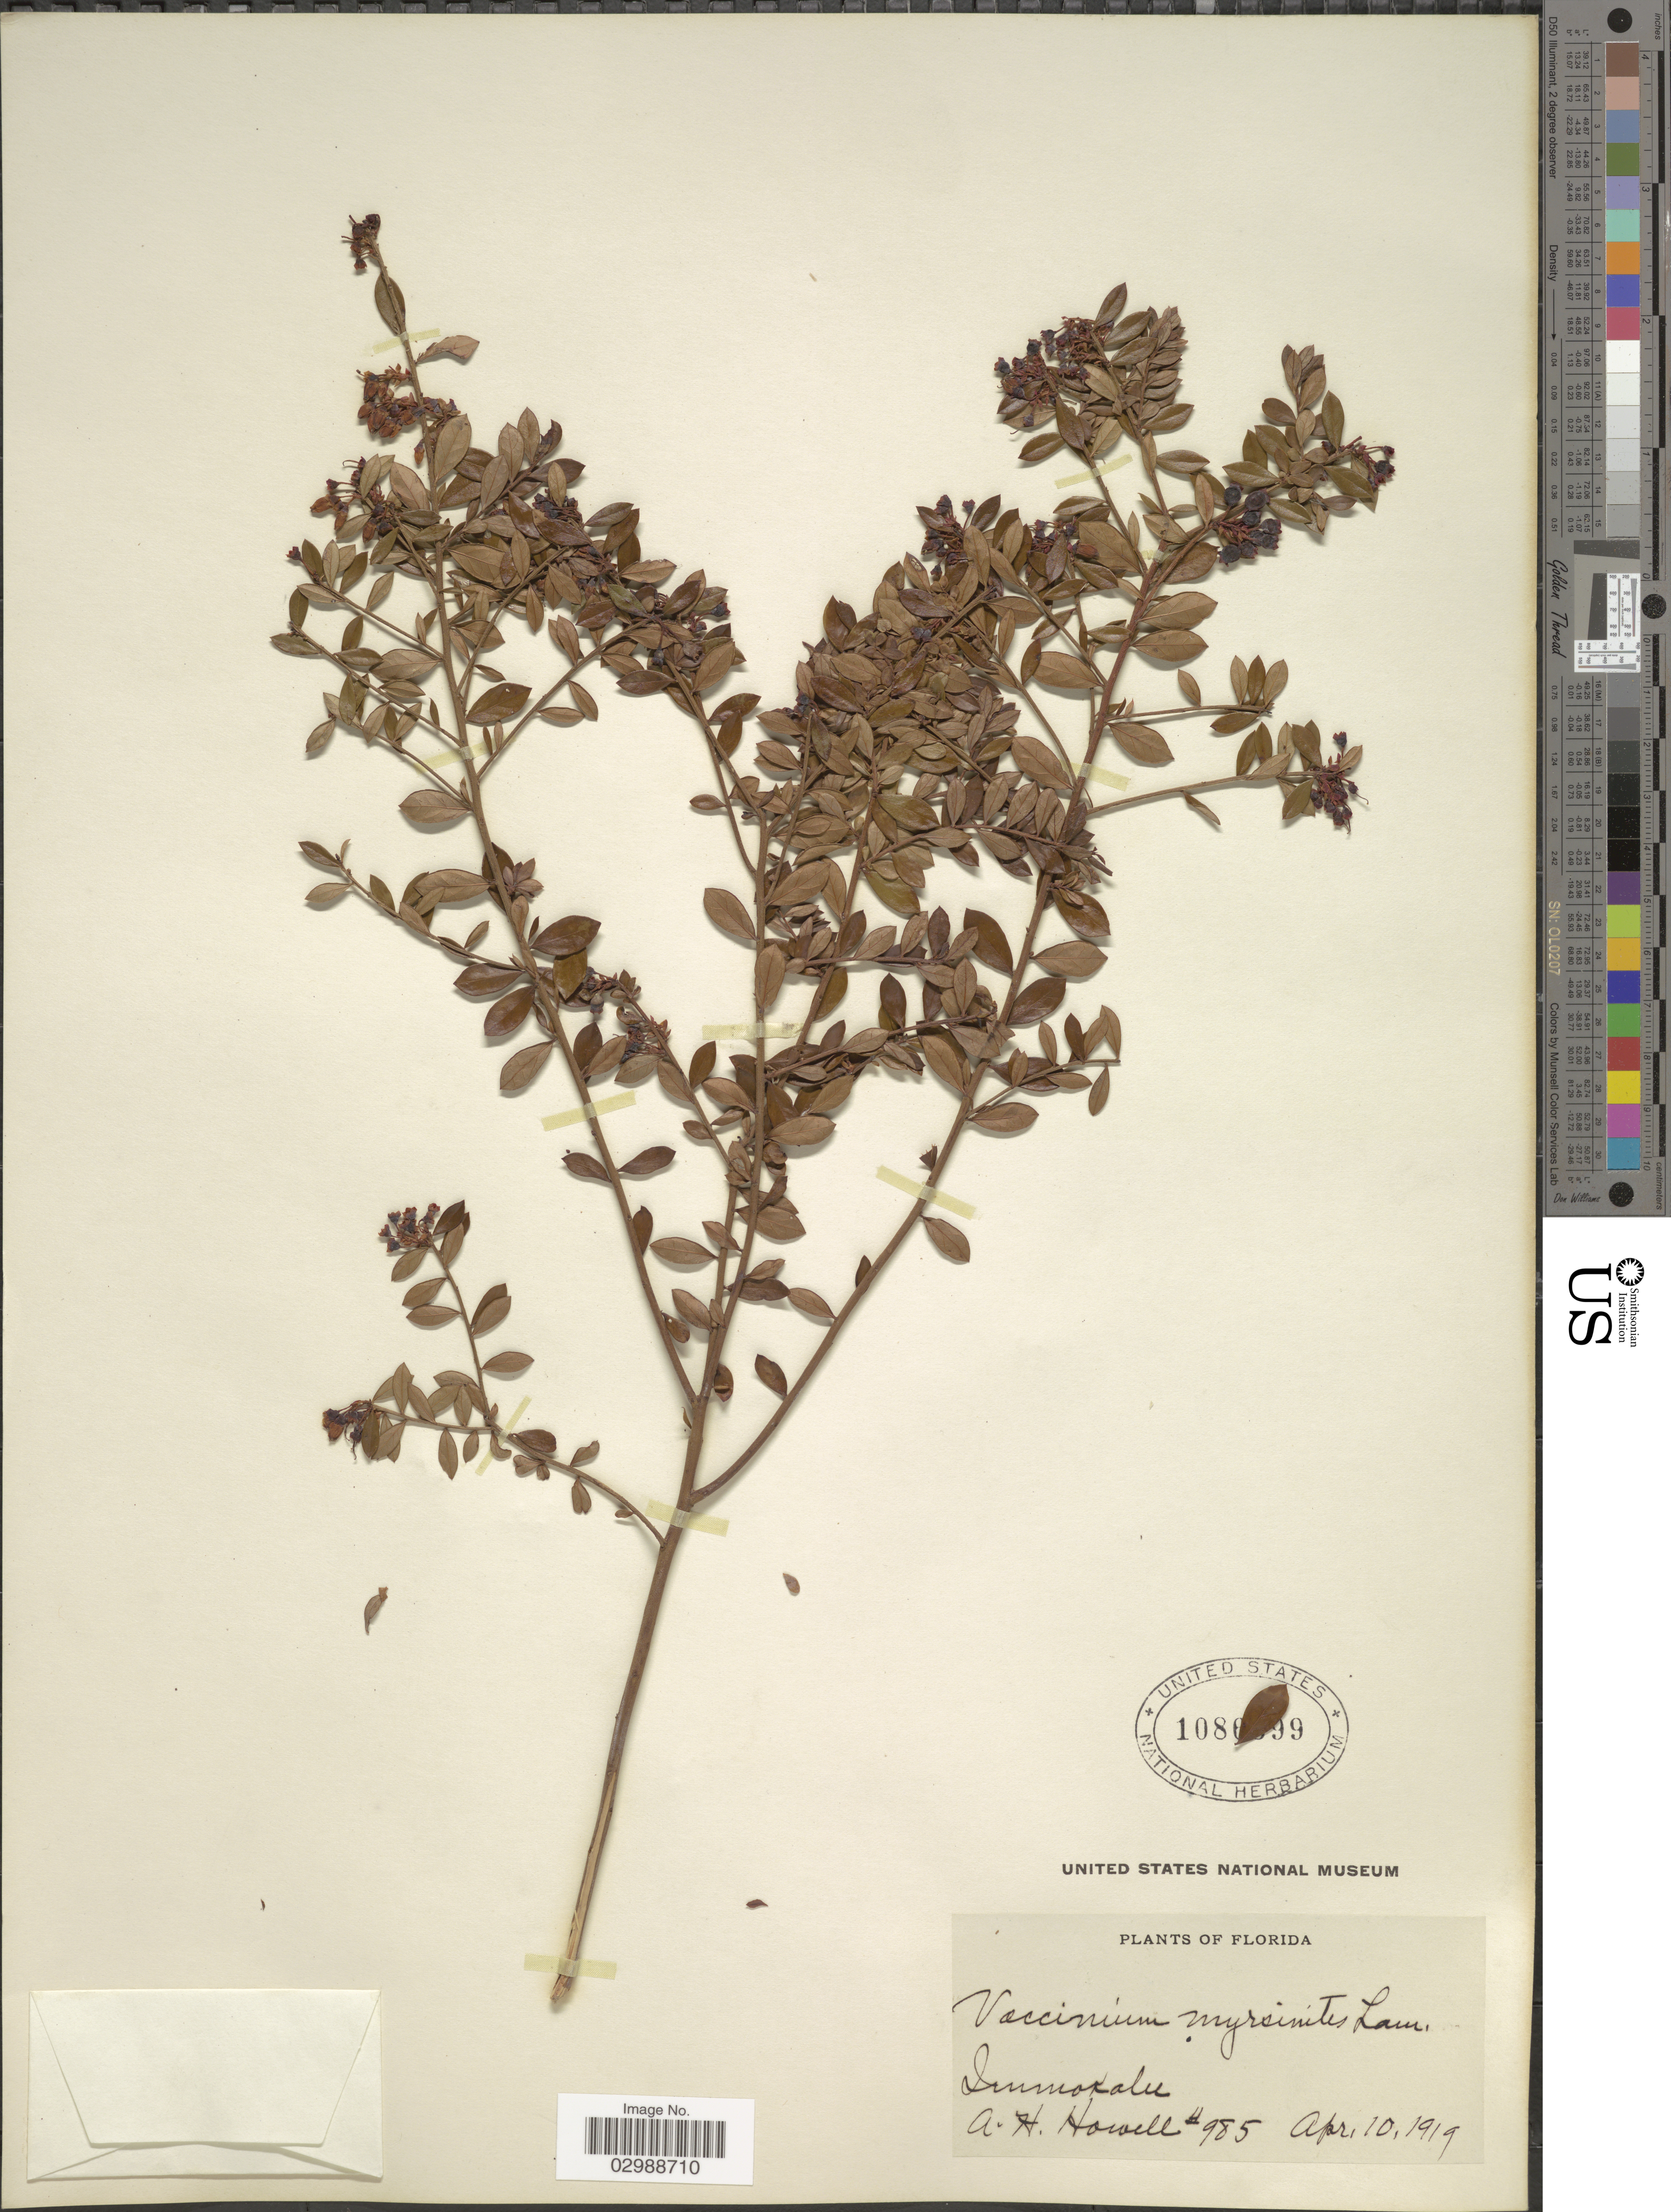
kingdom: Plantae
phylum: Tracheophyta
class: Magnoliopsida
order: Ericales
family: Ericaceae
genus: Vaccinium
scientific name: Vaccinium myrsinites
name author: Lam.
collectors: A. Howell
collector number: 985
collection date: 1919-04-10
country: United States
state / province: Florida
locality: Immokalee.